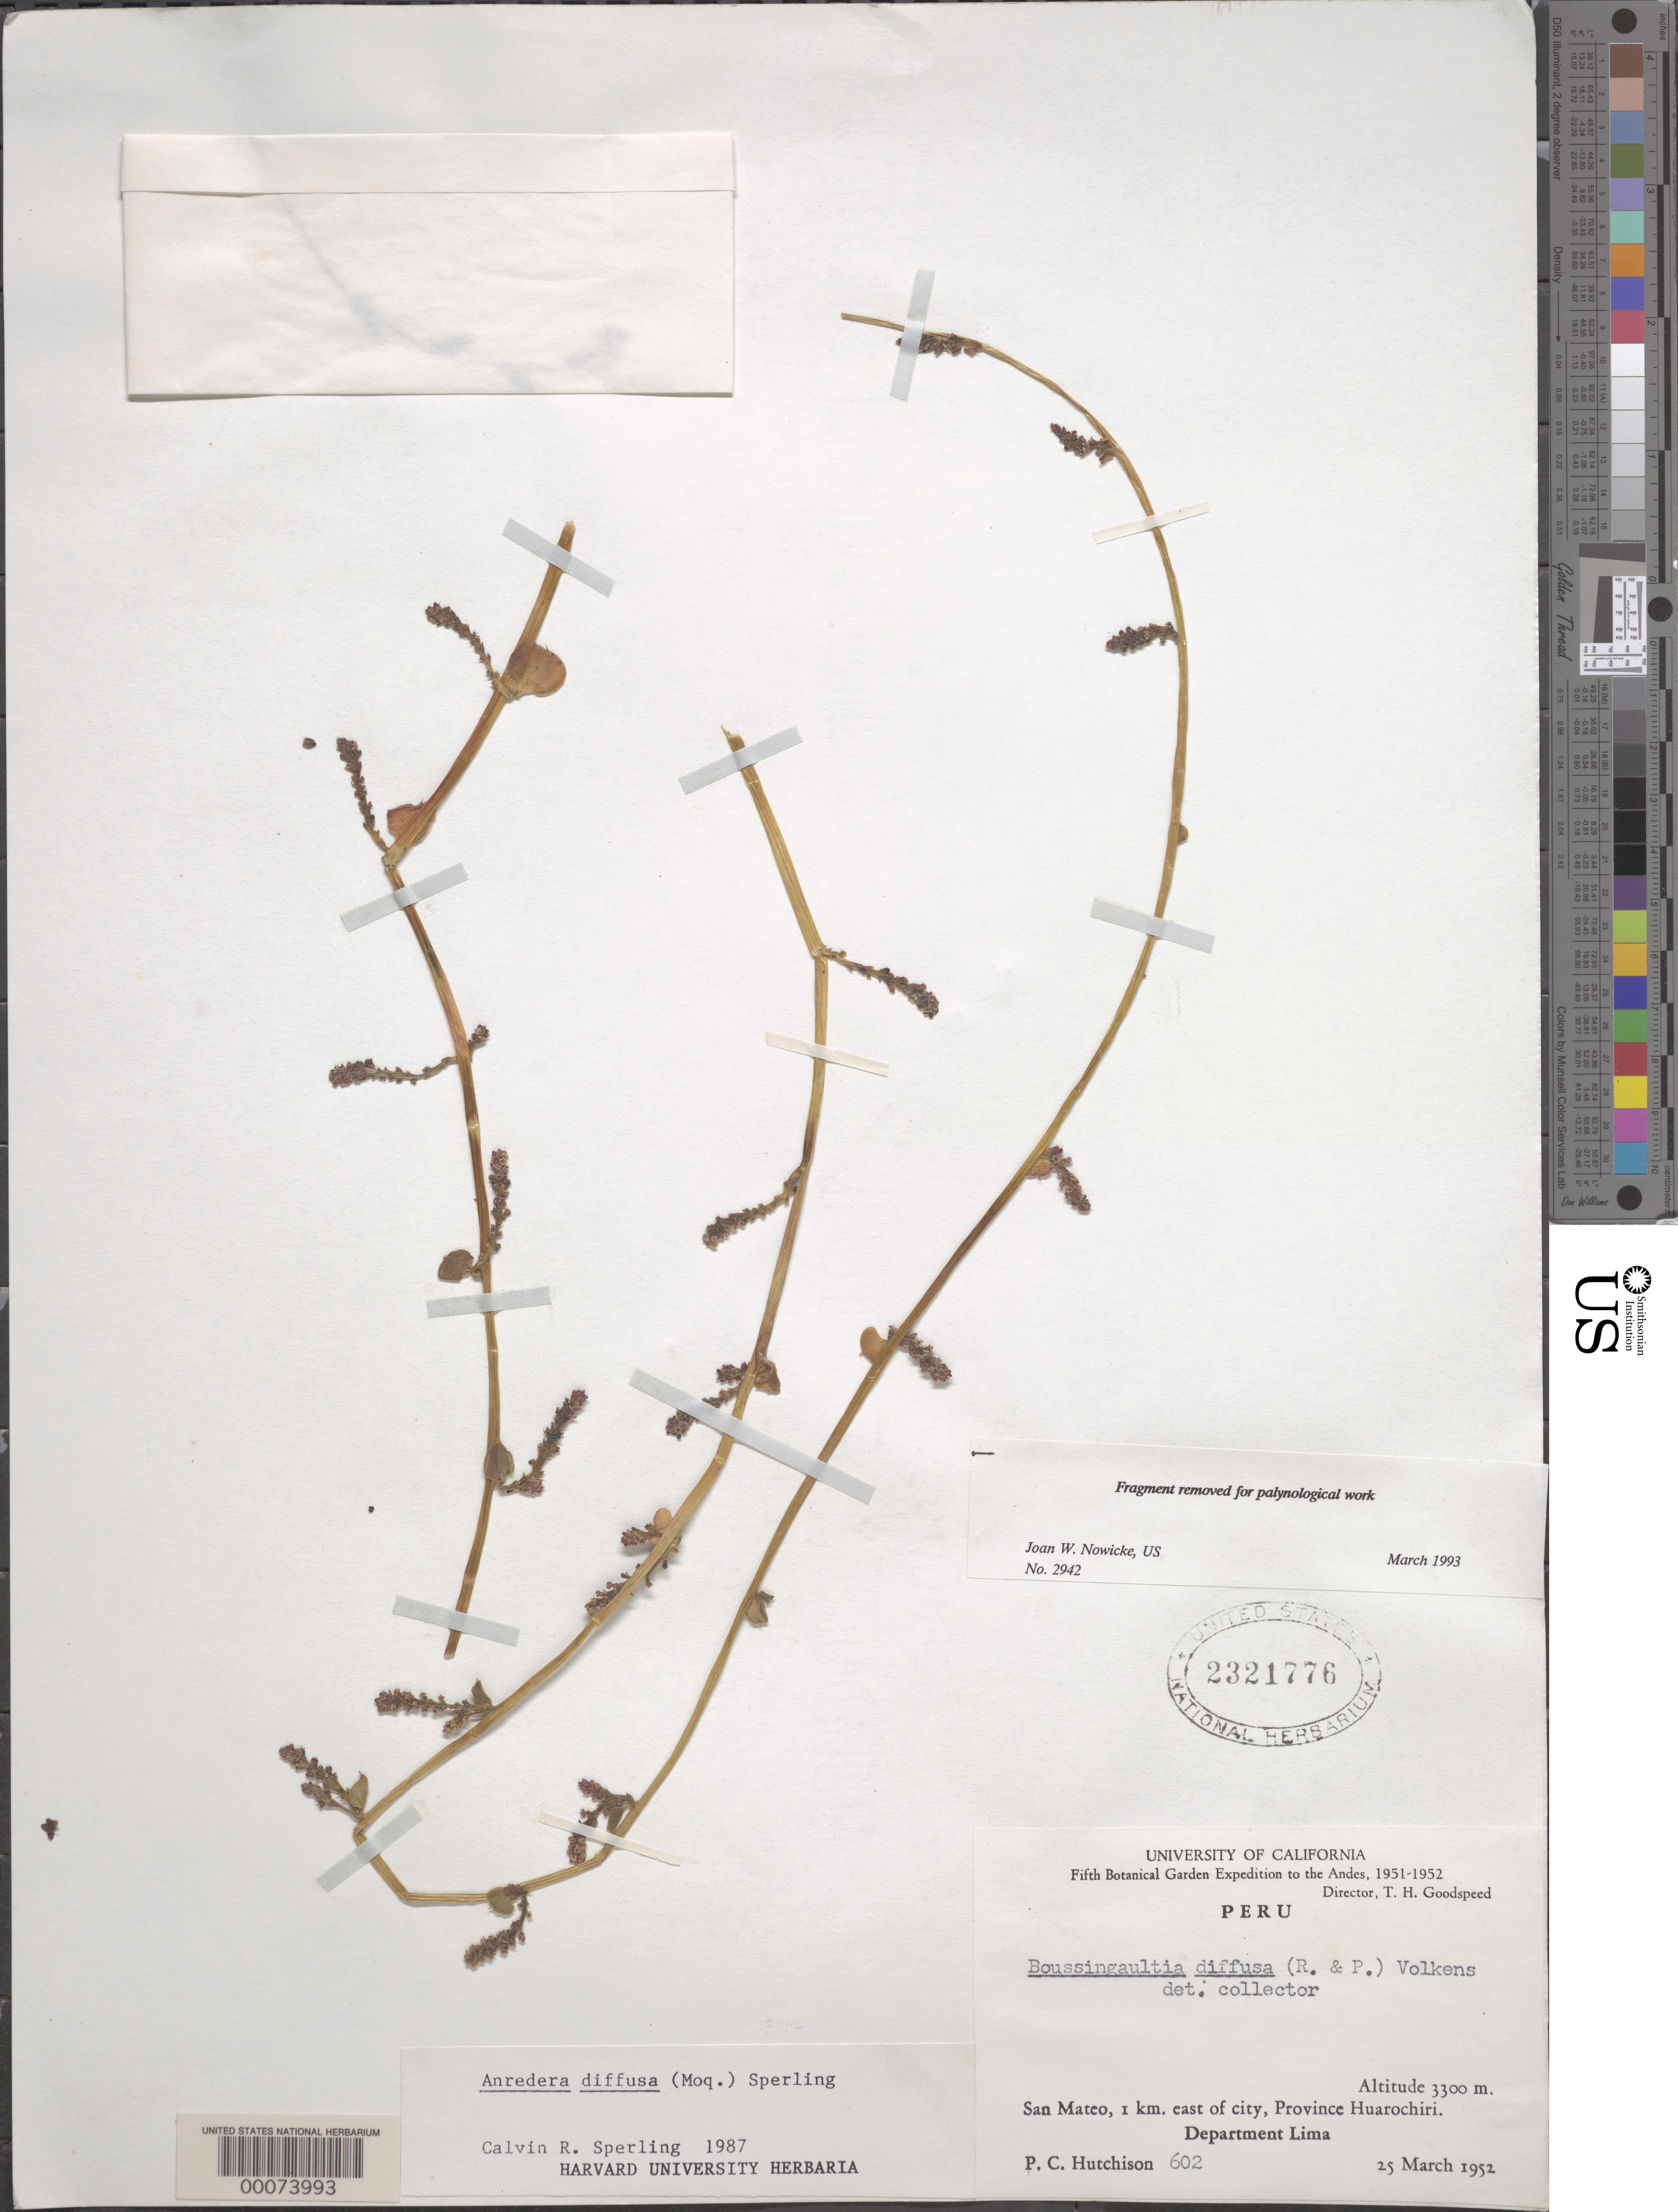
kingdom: Plantae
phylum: Tracheophyta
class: Magnoliopsida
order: Caryophyllales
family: Basellaceae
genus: Anredera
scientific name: Anredera diffusa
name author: (Moq.) Sperling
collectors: P. C. Hutchison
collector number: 602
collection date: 1952-03-25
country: Peru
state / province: Lima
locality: Andes. San Mateo, 1 km. east of city, Province Huarochiri. Department Lima.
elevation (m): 3300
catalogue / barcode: US 2321776